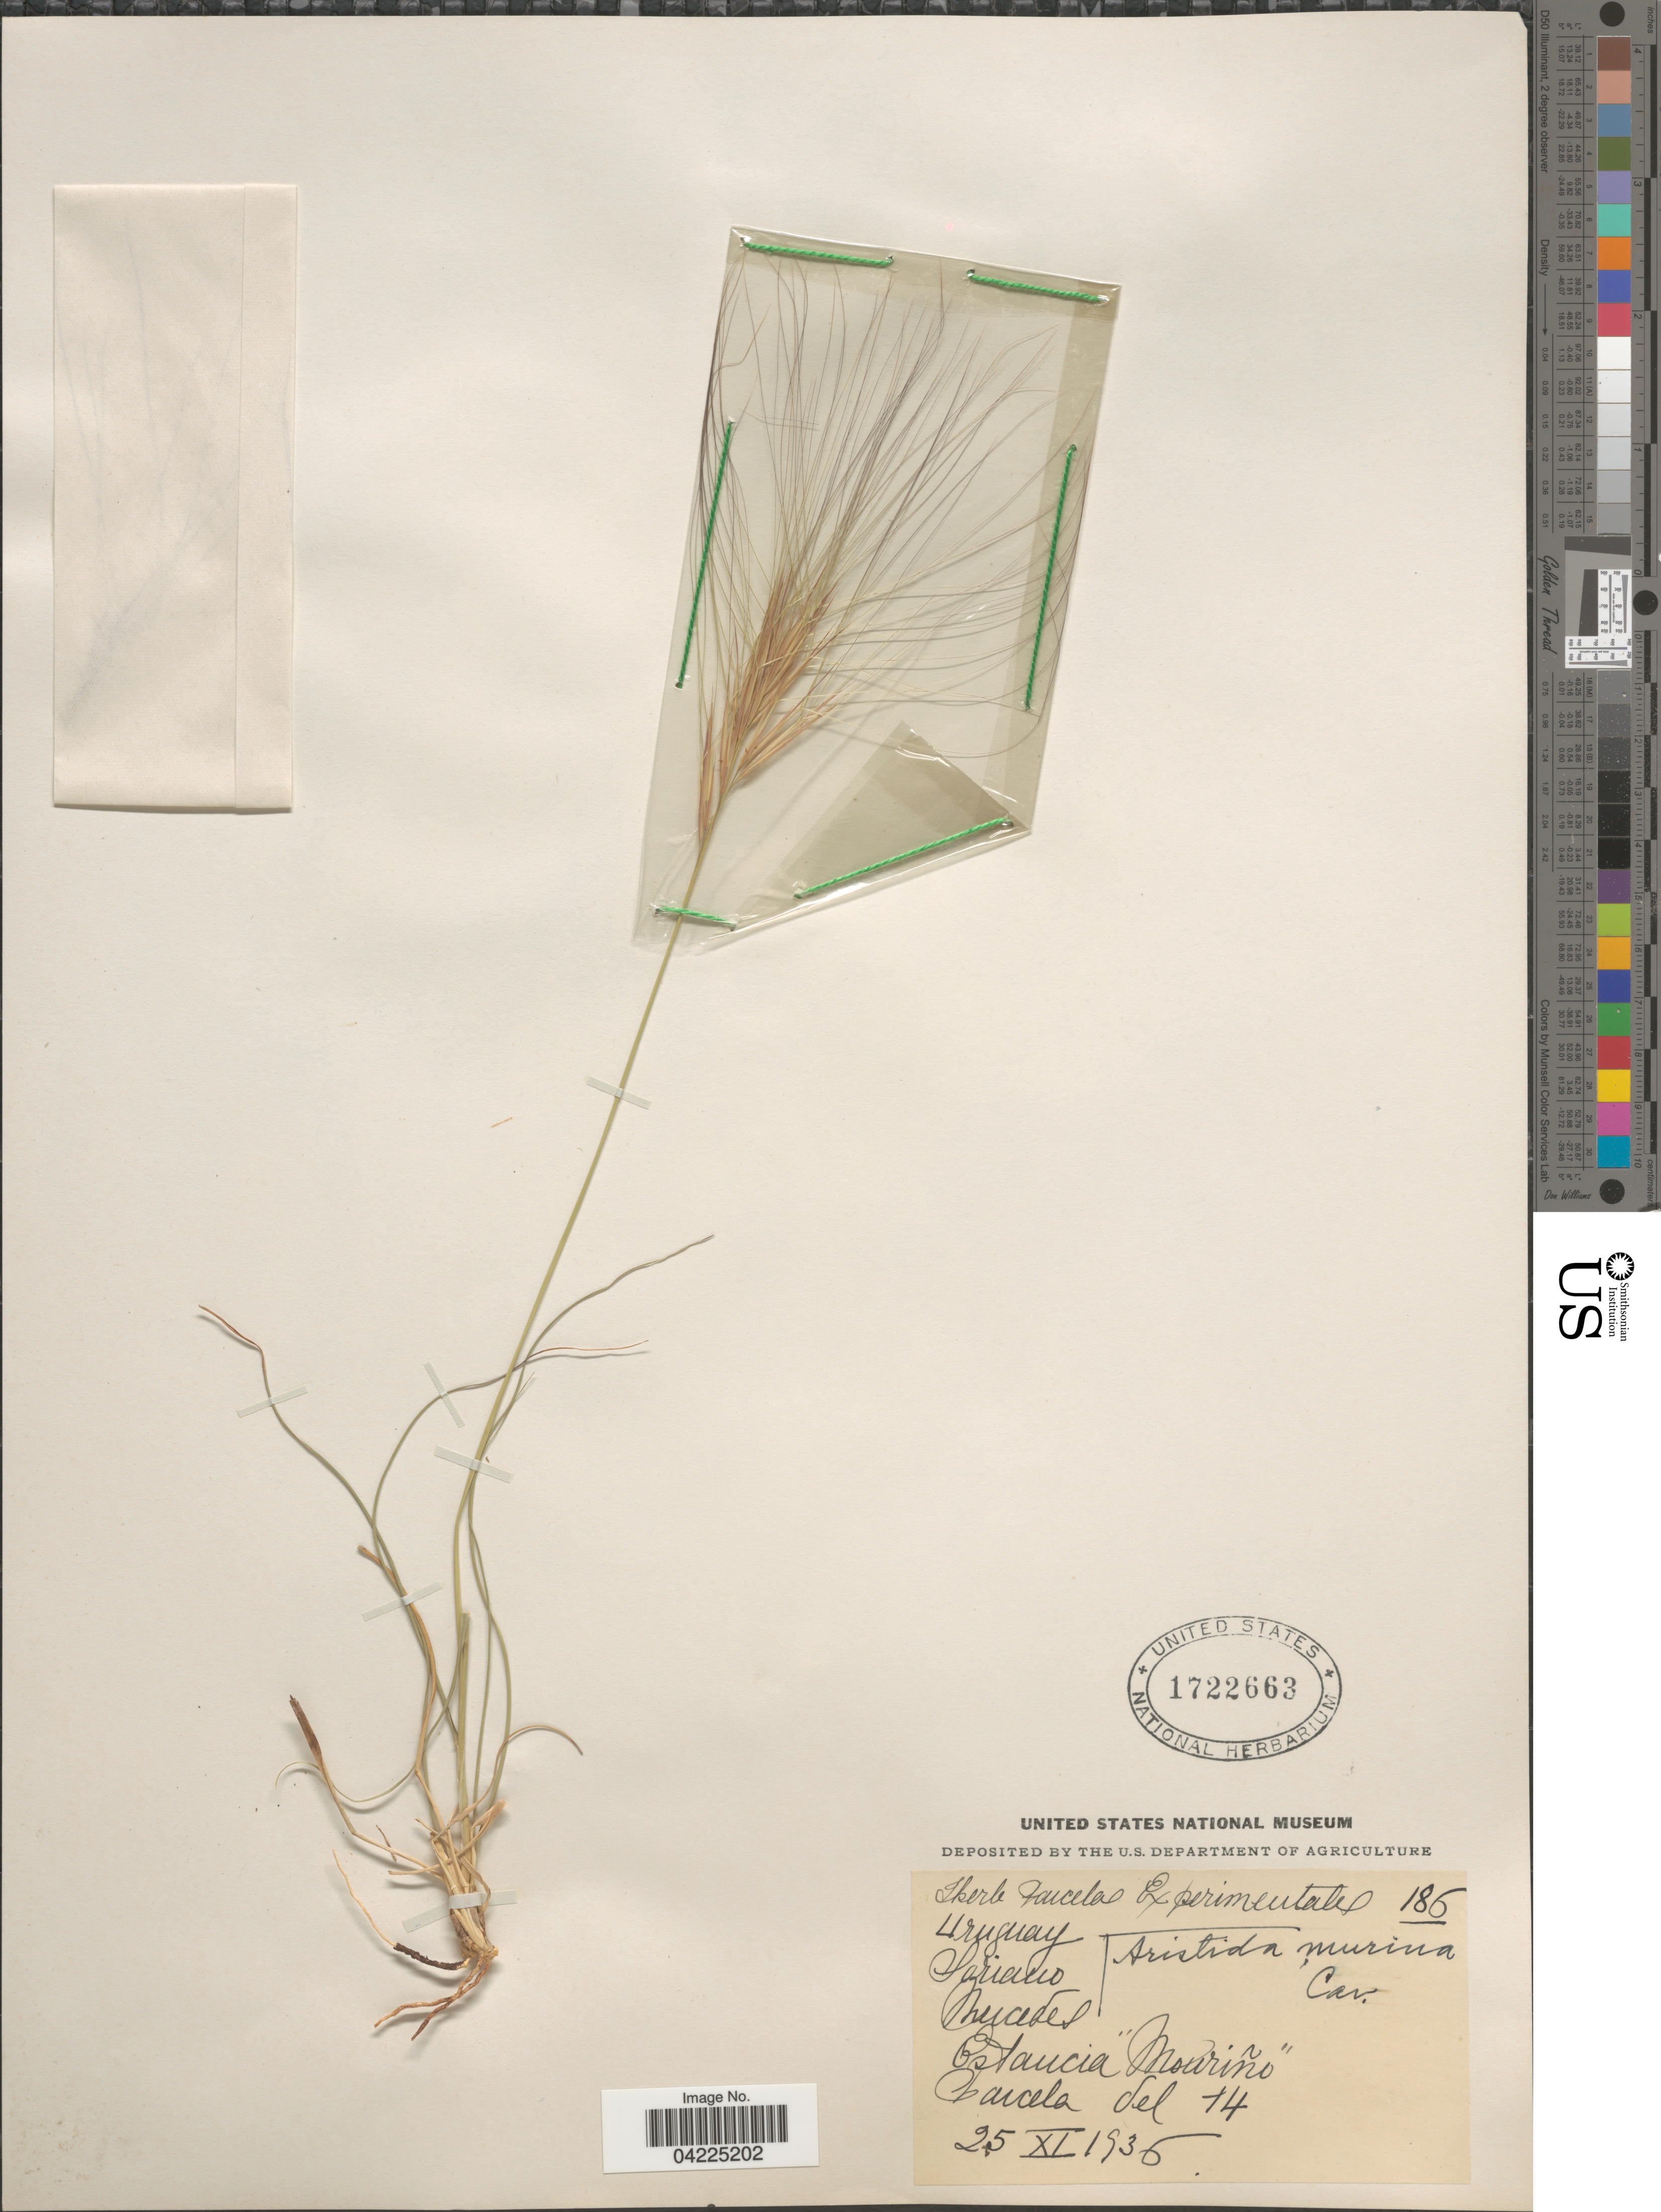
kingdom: Plantae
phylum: Tracheophyta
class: Liliopsida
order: Poales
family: Poaceae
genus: Aristida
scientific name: Aristida murina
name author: Cav.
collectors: Ex herb. Harcelad Experimentale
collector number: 186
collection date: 1936-11-25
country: Uruguay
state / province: Soriano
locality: Mercedes. Estancia "Mouriño". Parcela del 14.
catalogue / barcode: US 1722663